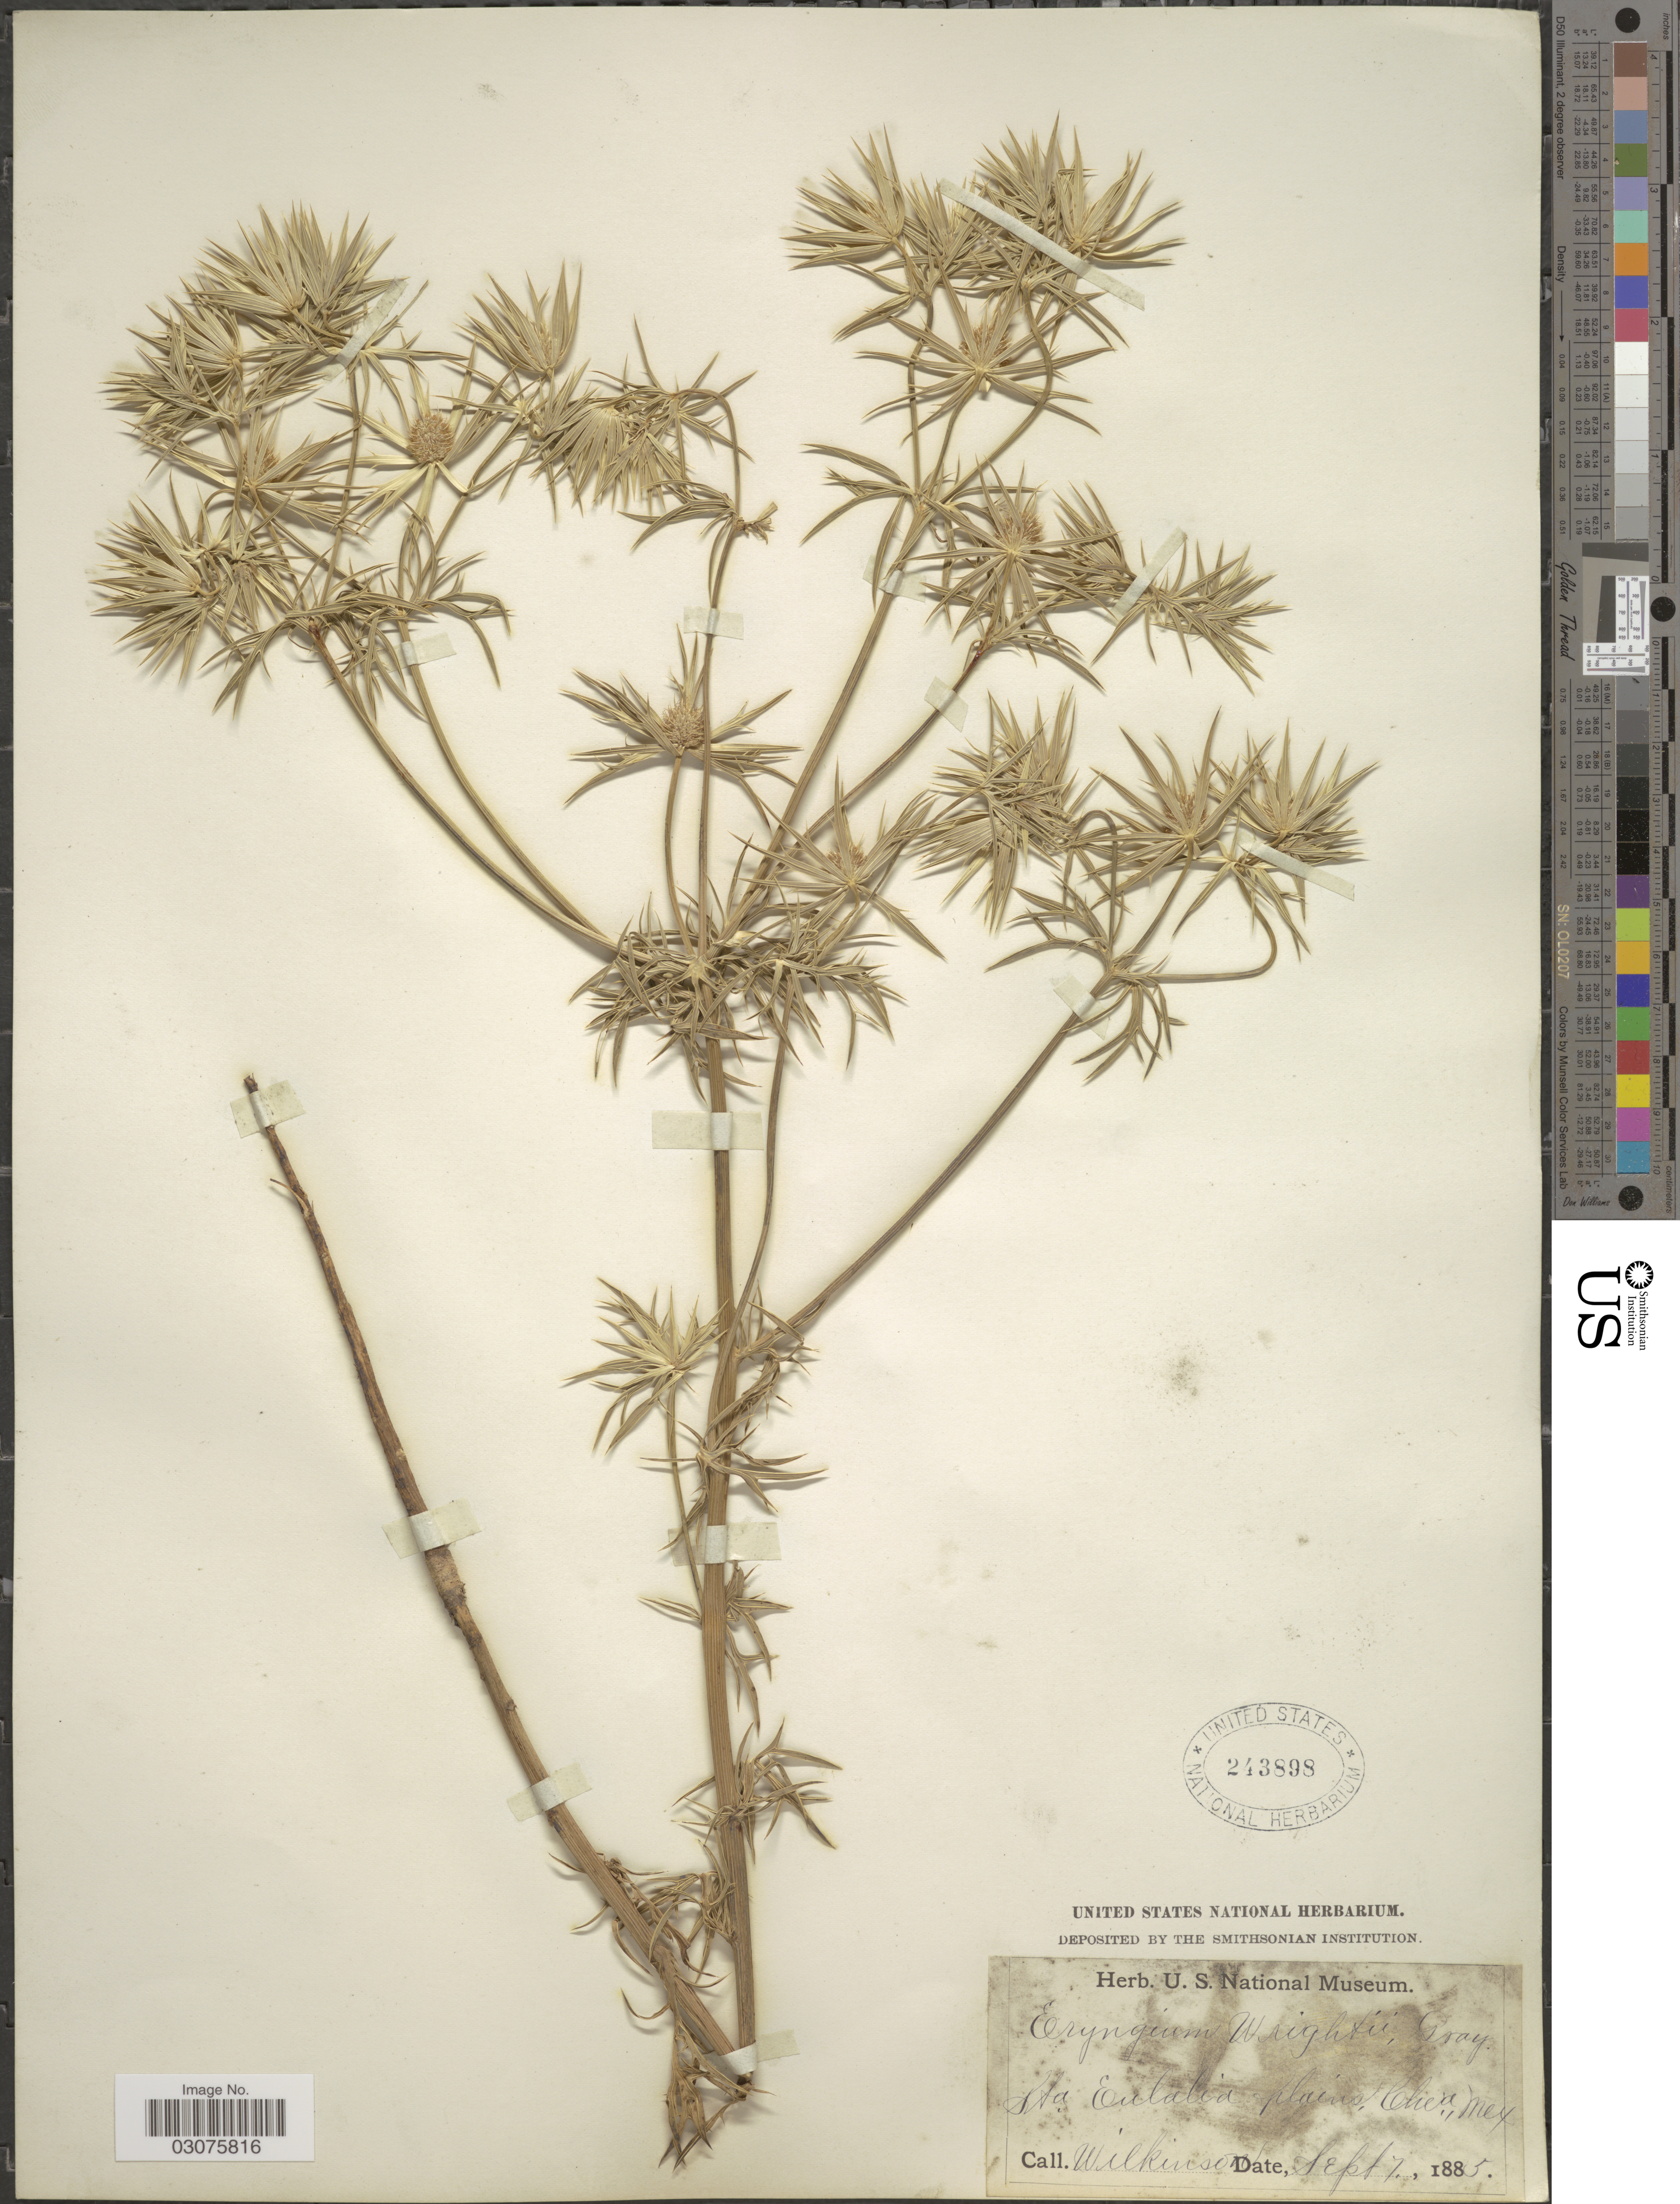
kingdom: Plantae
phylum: Tracheophyta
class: Magnoliopsida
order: Apiales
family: Apiaceae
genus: Eryngium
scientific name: Eryngium heterophyllum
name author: Engelm.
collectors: Wilkinson, --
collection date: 1885-09-07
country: Mexico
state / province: Chiapas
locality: Sta. Eulalia plains, Chia.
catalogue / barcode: US 243898